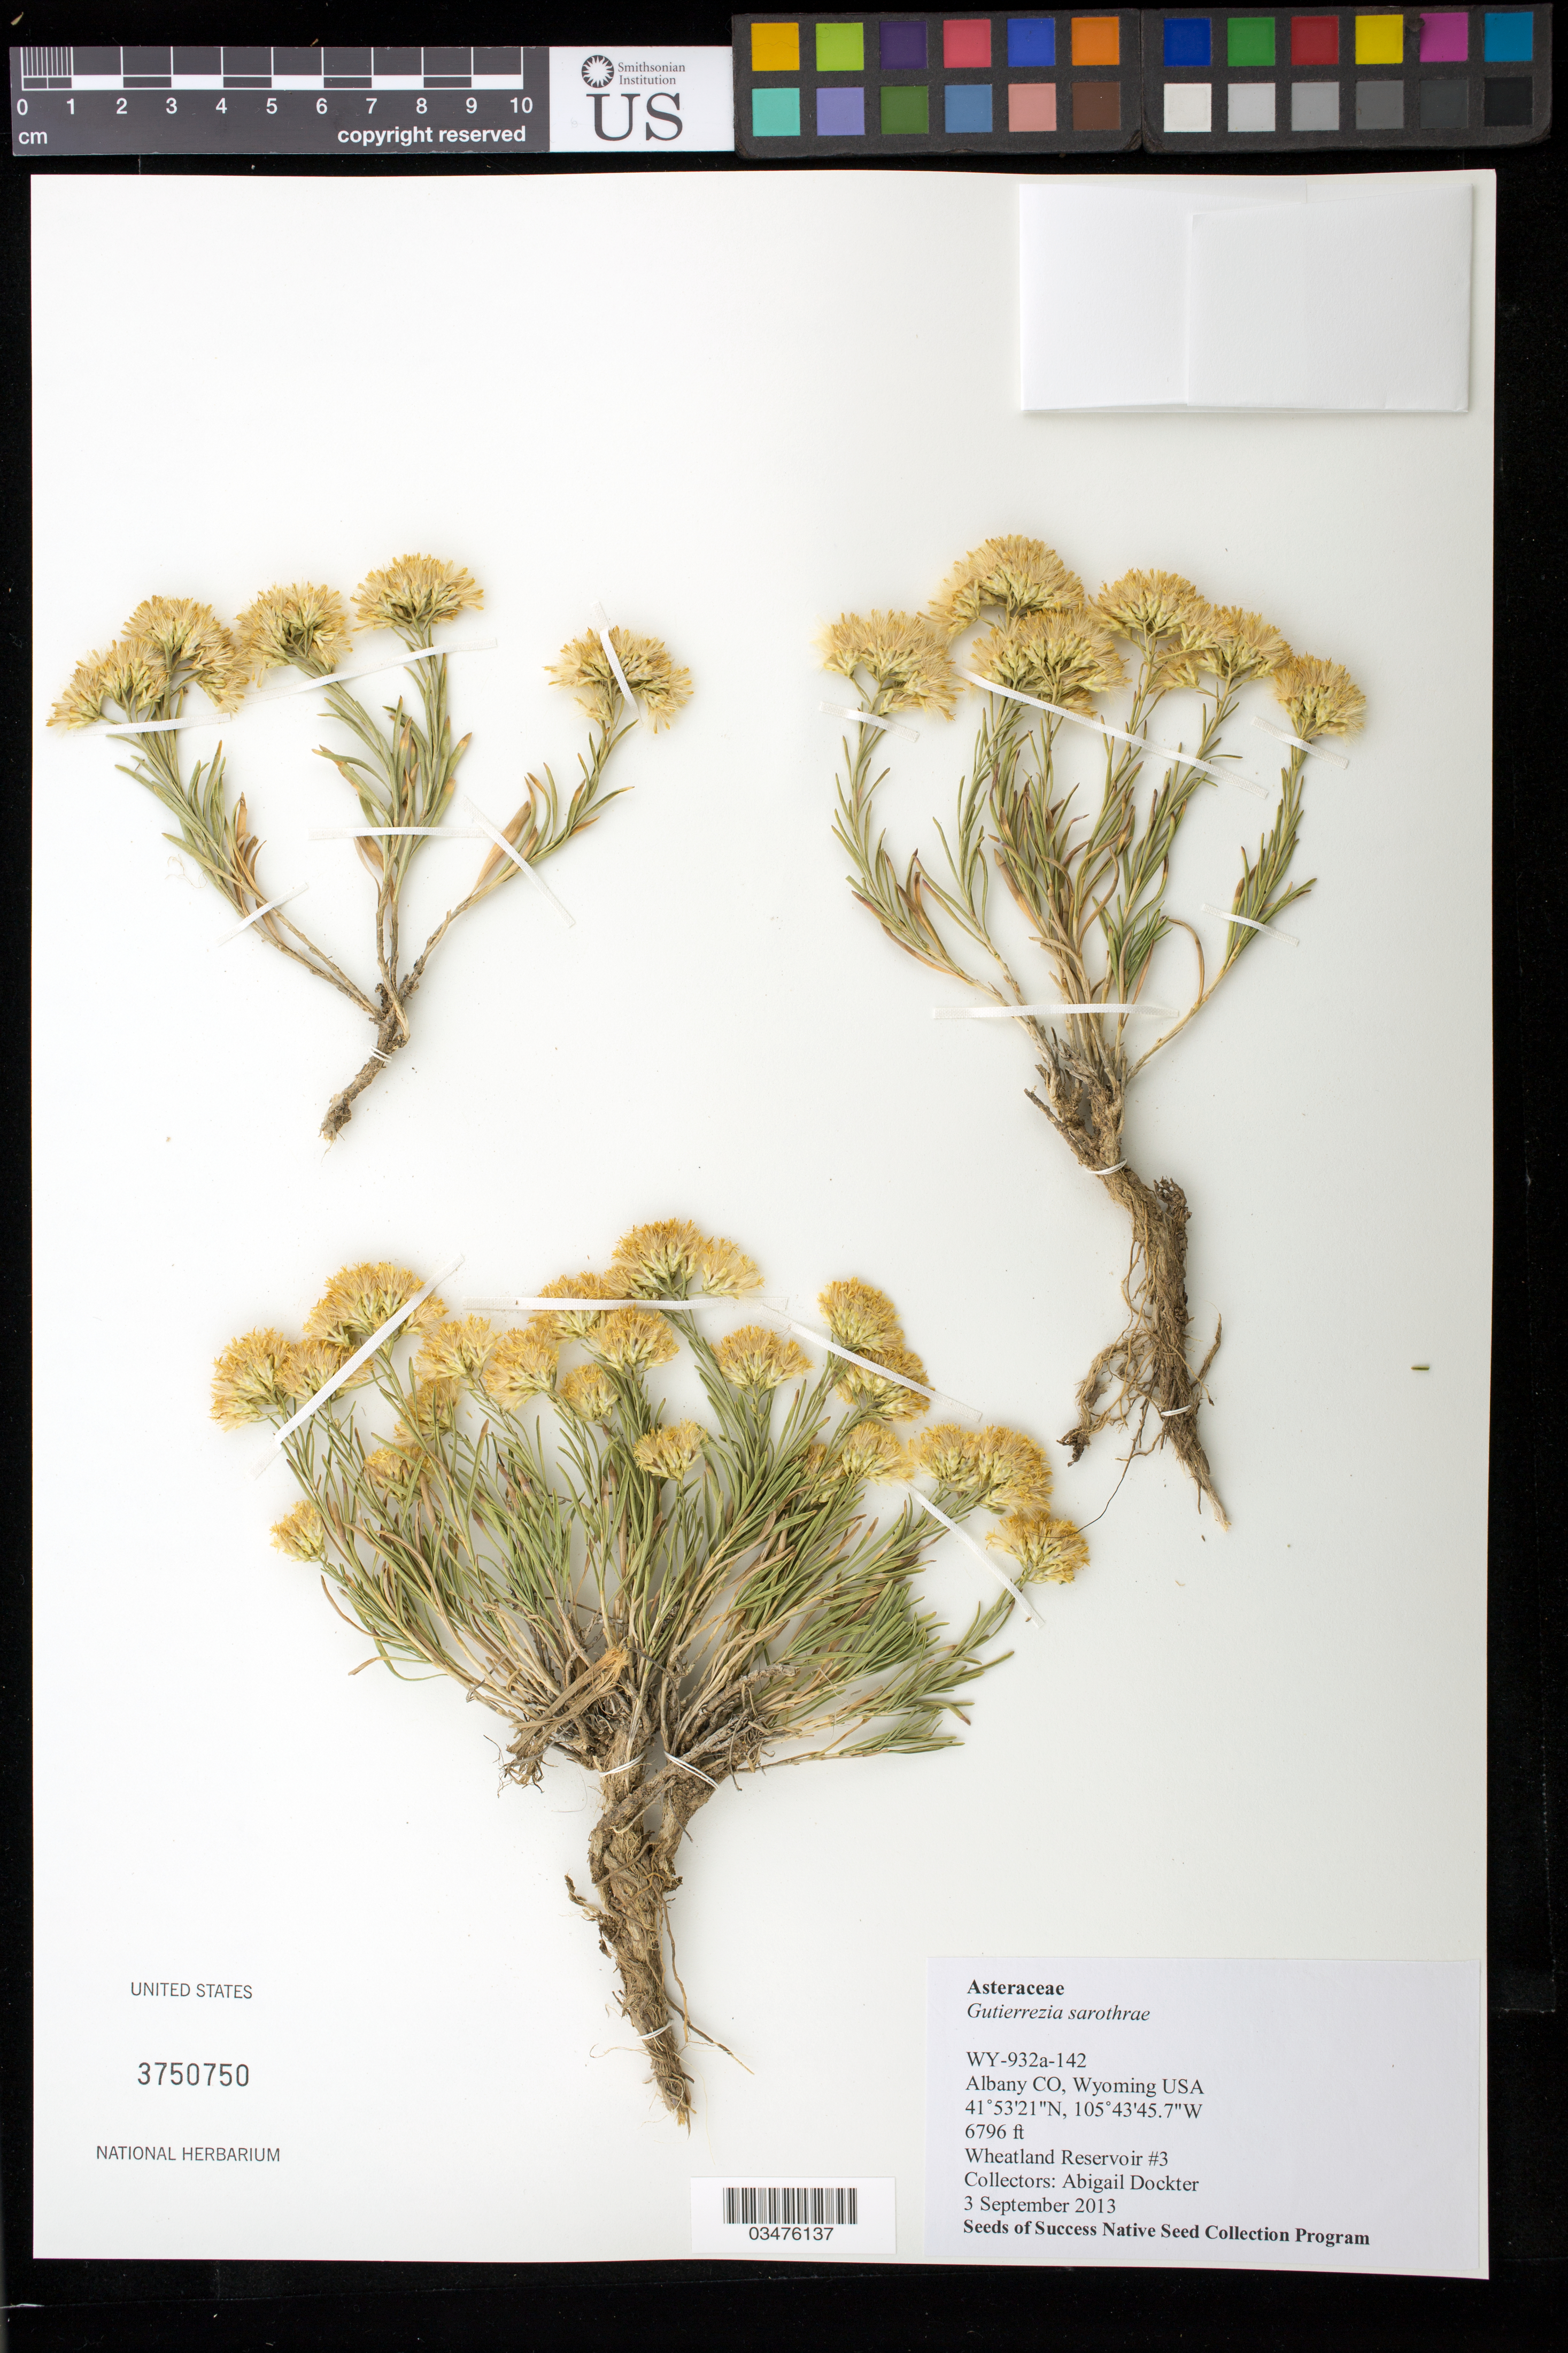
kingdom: Plantae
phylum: Tracheophyta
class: Magnoliopsida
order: Asterales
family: Asteraceae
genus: Gutierrezia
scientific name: Gutierrezia sarothrae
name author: (Pursh) Britton & Rusby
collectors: A. Dockter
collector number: WY932A-142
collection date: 2013-09-03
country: United States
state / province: Wyoming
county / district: Albany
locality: Wheatland Reservoir # 3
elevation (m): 2071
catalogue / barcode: US 3750750